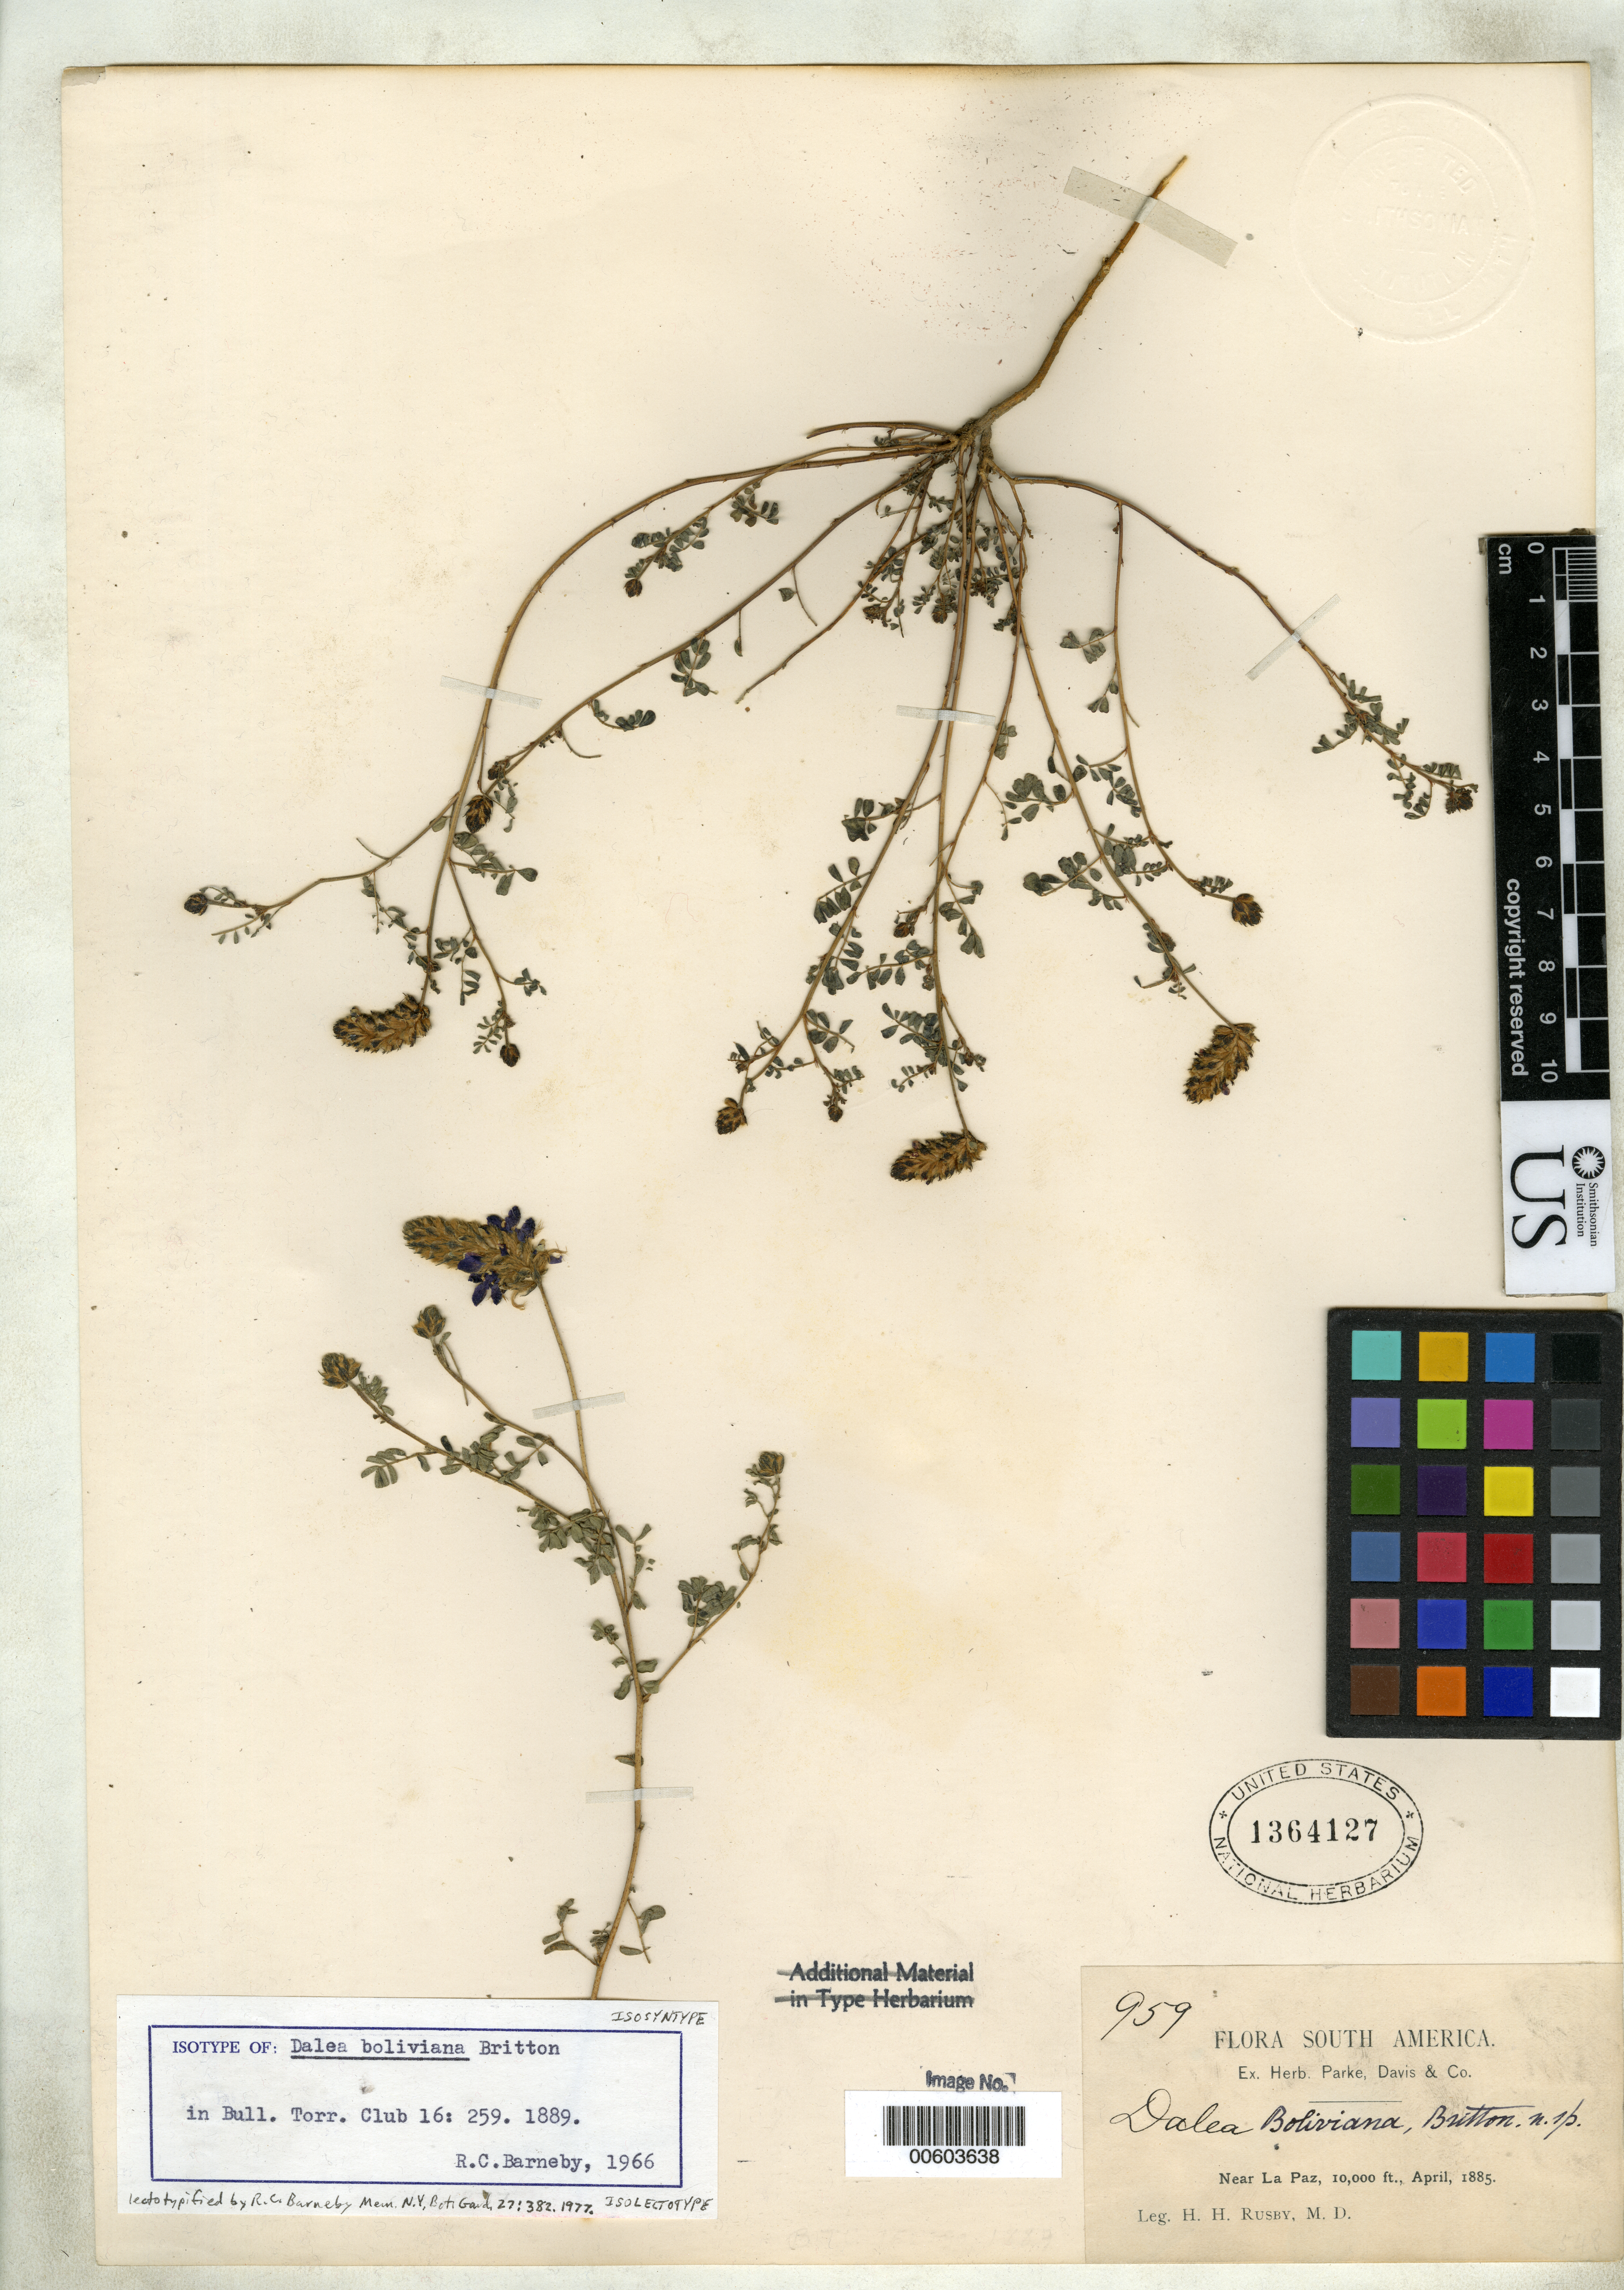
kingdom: Plantae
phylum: Tracheophyta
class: Magnoliopsida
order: Fabales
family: Fabaceae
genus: Dalea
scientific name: Dalea boliviana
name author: Britton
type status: Isolectotype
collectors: H. H. Rusby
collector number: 959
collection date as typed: Apr 1885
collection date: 1885-04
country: Bolivia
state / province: La Paz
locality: Near La Paz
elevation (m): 3048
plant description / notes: From the herbarium of J. Donnell Smith. Specimen annotated as "isotype" by Barneby (1966); effectively lectotypified, one of several collections cited in protologue.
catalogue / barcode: US 1364127